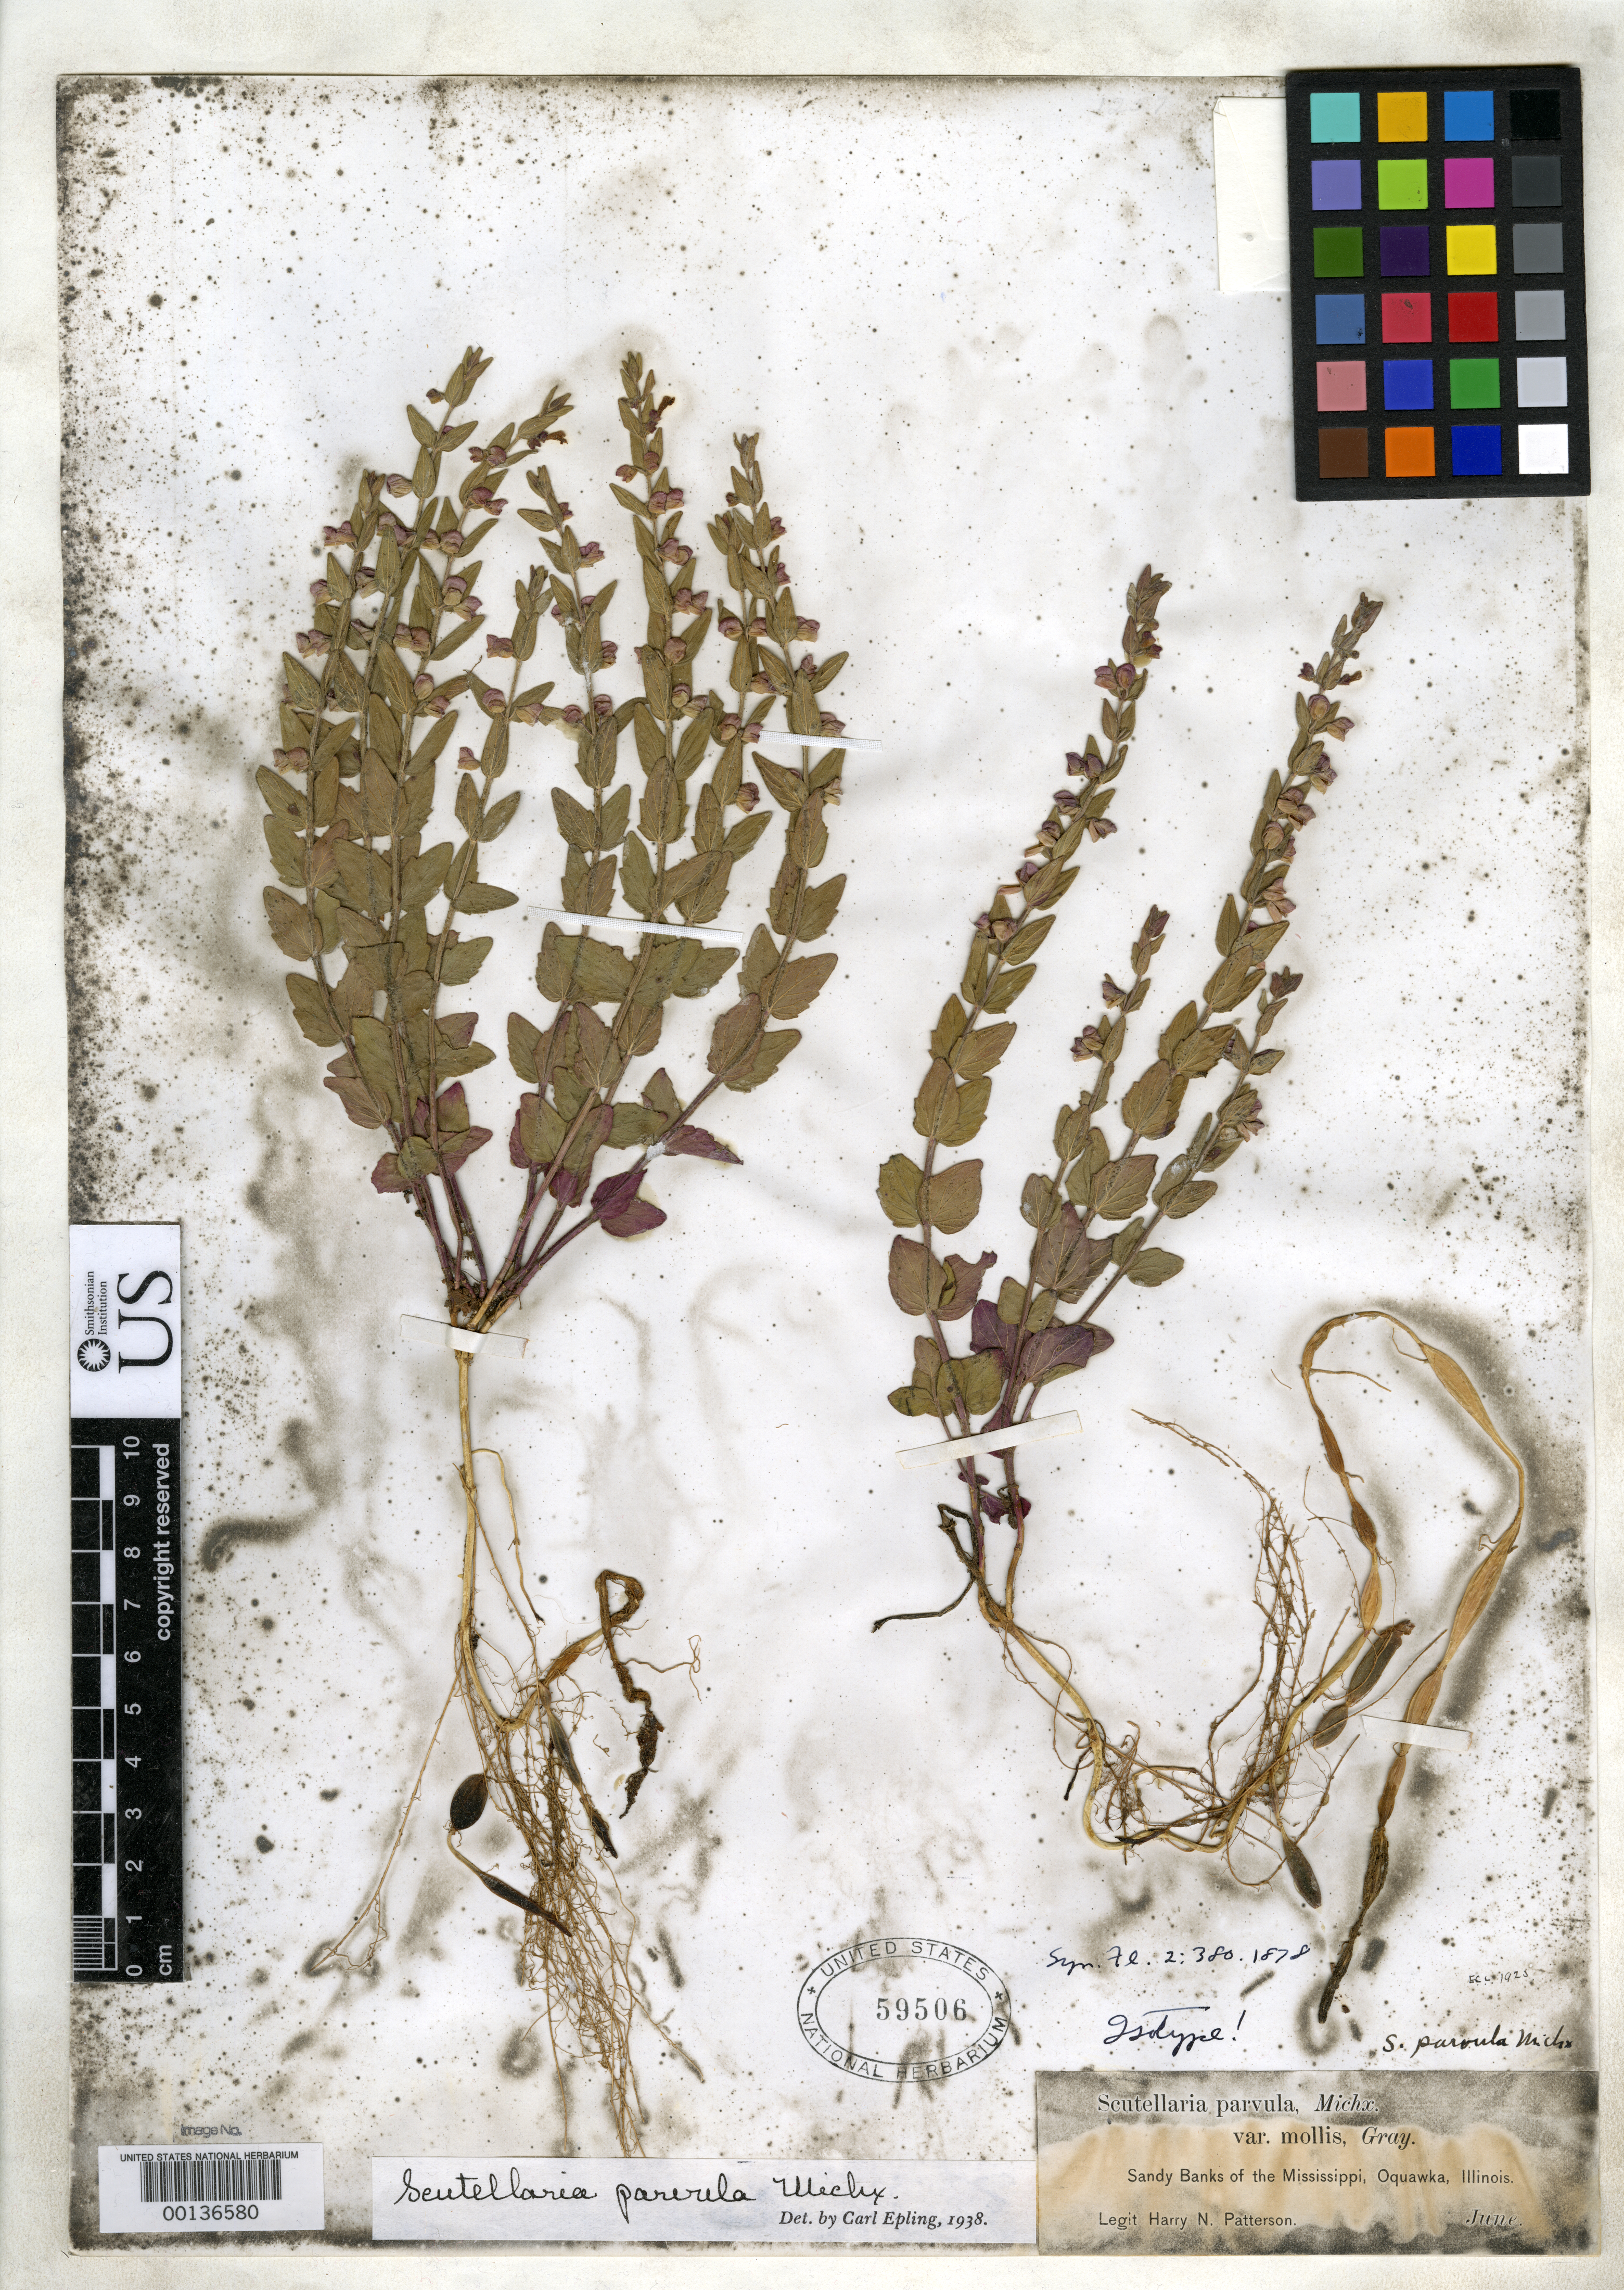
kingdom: Plantae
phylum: Tracheophyta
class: Magnoliopsida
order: Lamiales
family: Lamiaceae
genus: Scutellaria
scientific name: Scutellaria parvula var. mollis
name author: A. Gray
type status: Isotype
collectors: H. N. Patterson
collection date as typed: Jun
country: United States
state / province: Illinois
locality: Sandy banks of the Mississippi, Oquawka.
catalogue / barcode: US 59506